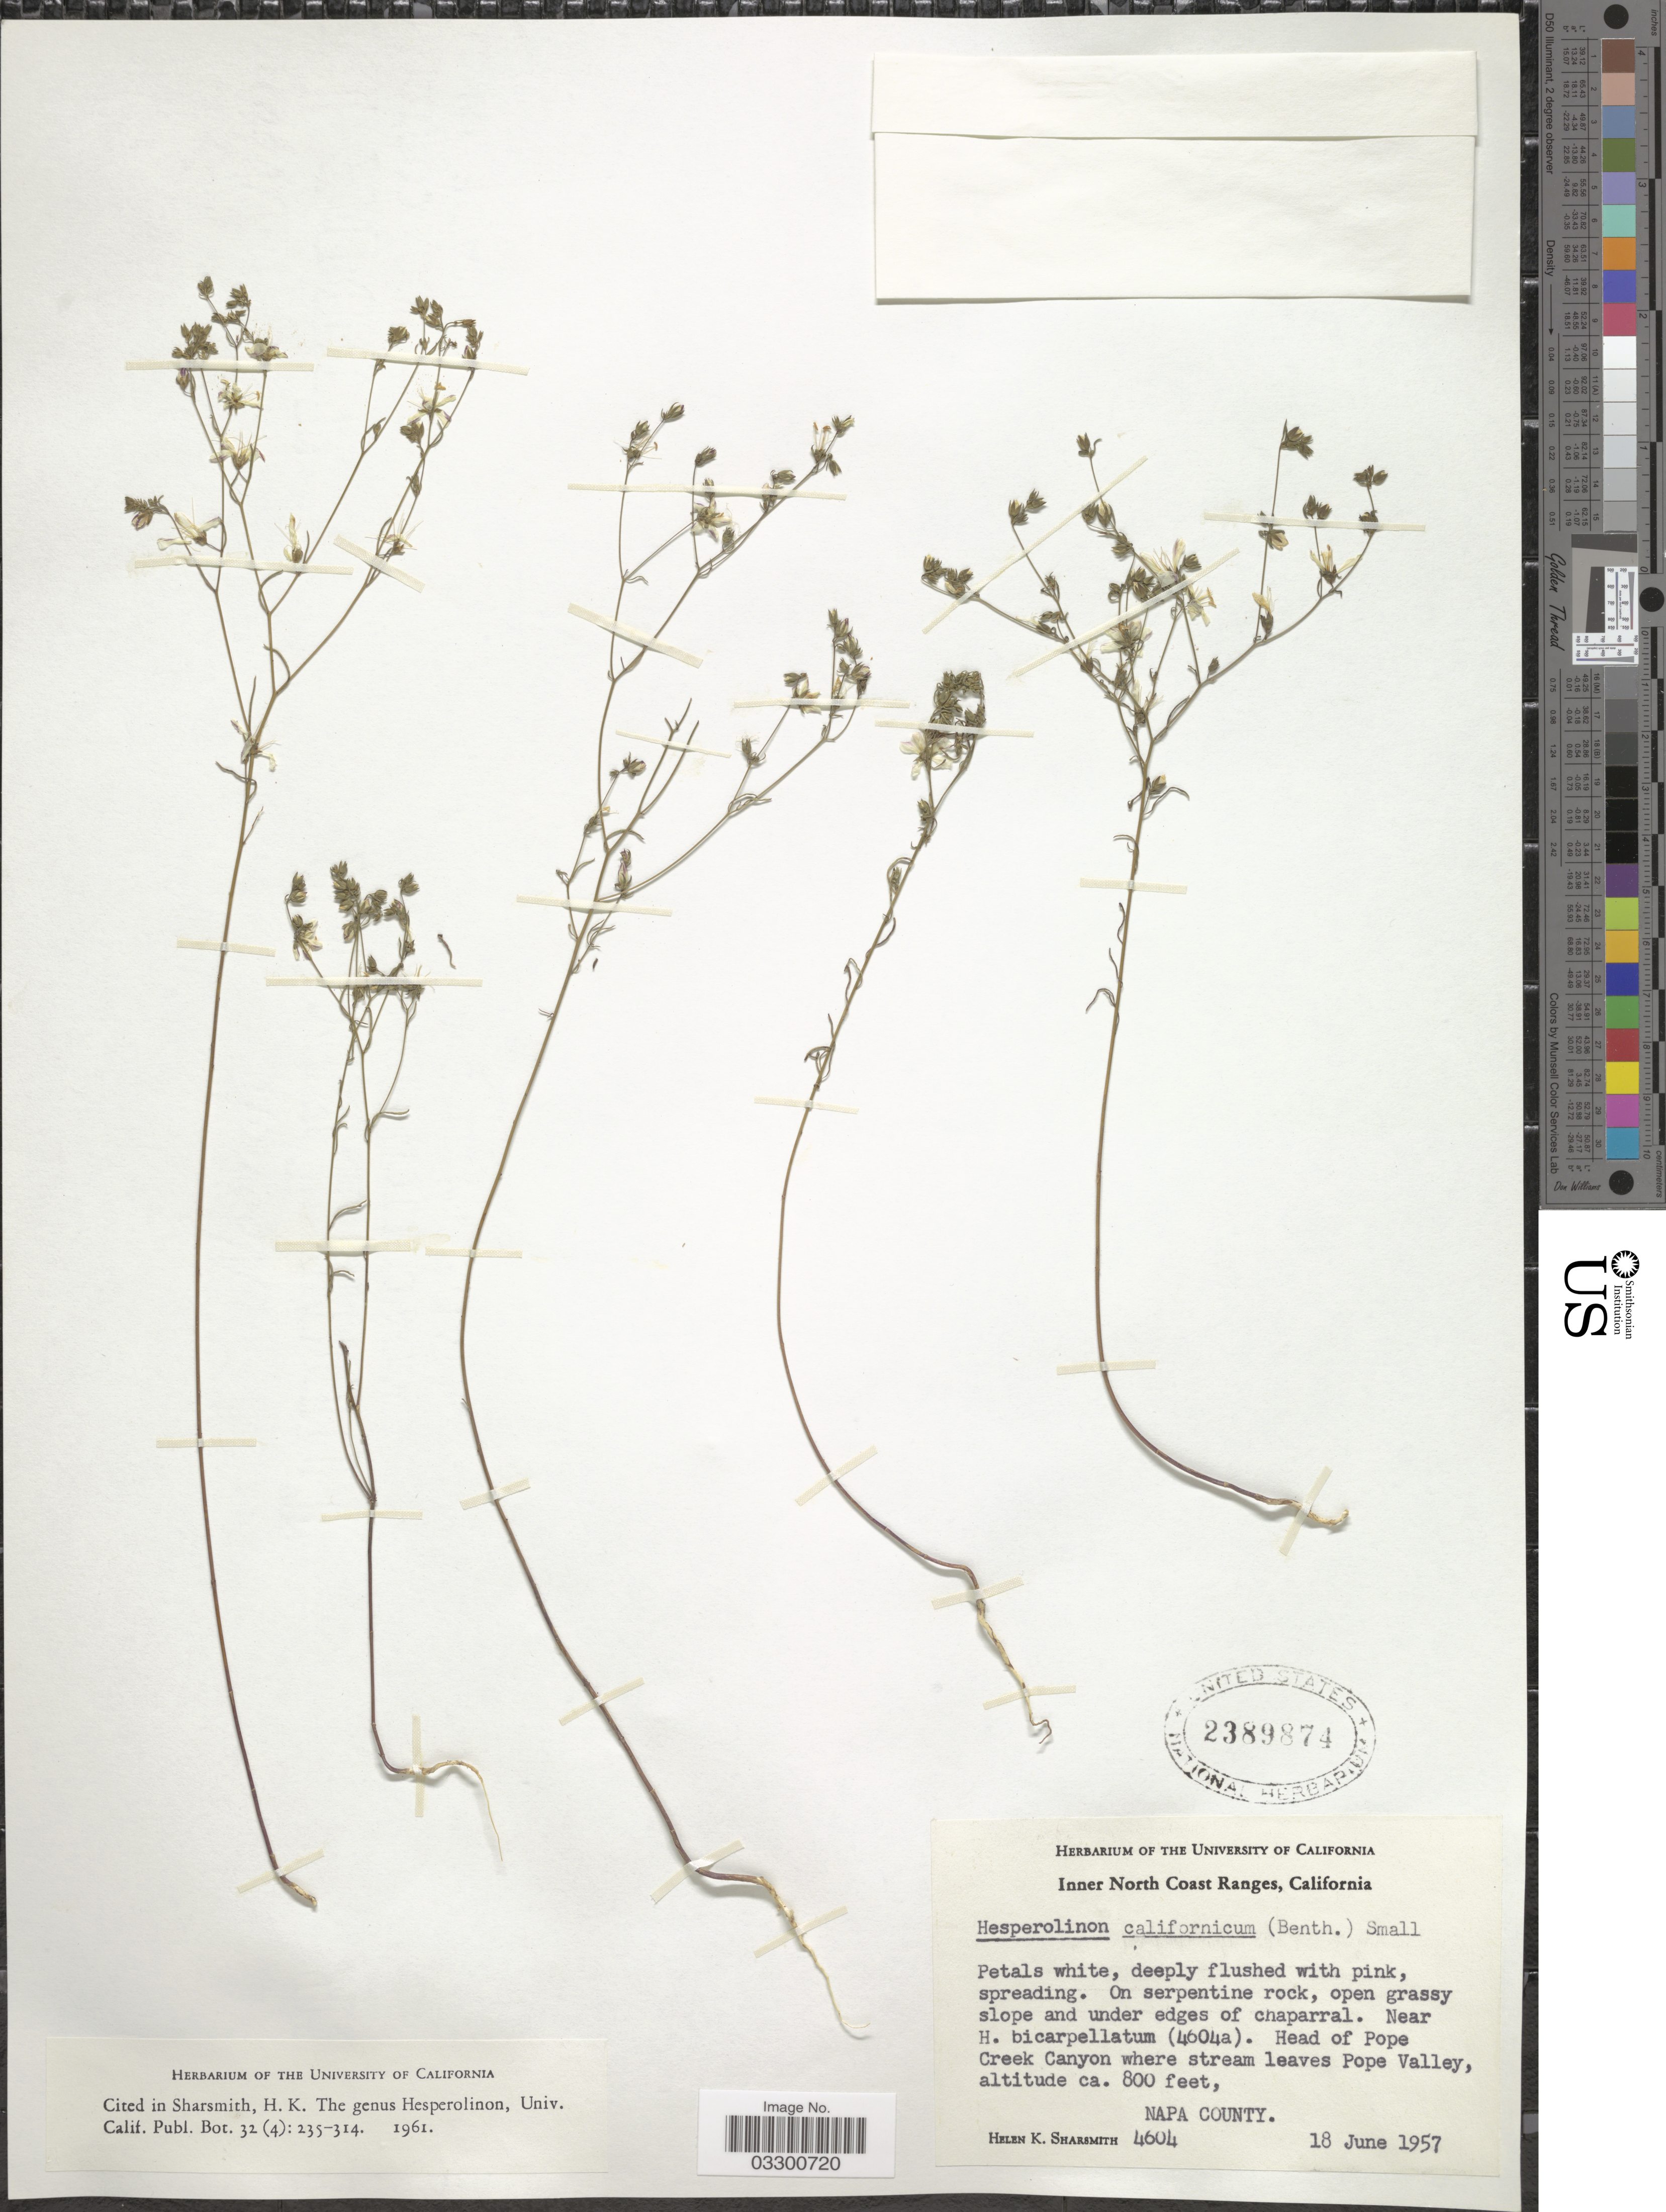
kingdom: Plantae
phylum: Tracheophyta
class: Magnoliopsida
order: Malpighiales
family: Linaceae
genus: Linum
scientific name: Linum californicum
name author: Benth.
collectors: H. Sharsmith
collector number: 4604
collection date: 1957-06-18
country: United States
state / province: California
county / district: Napa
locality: Inner North Coast Ranges. Head of Pope Creek Canyon where stream leaves Pope Valley, Napa County.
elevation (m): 244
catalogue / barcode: US 2389874